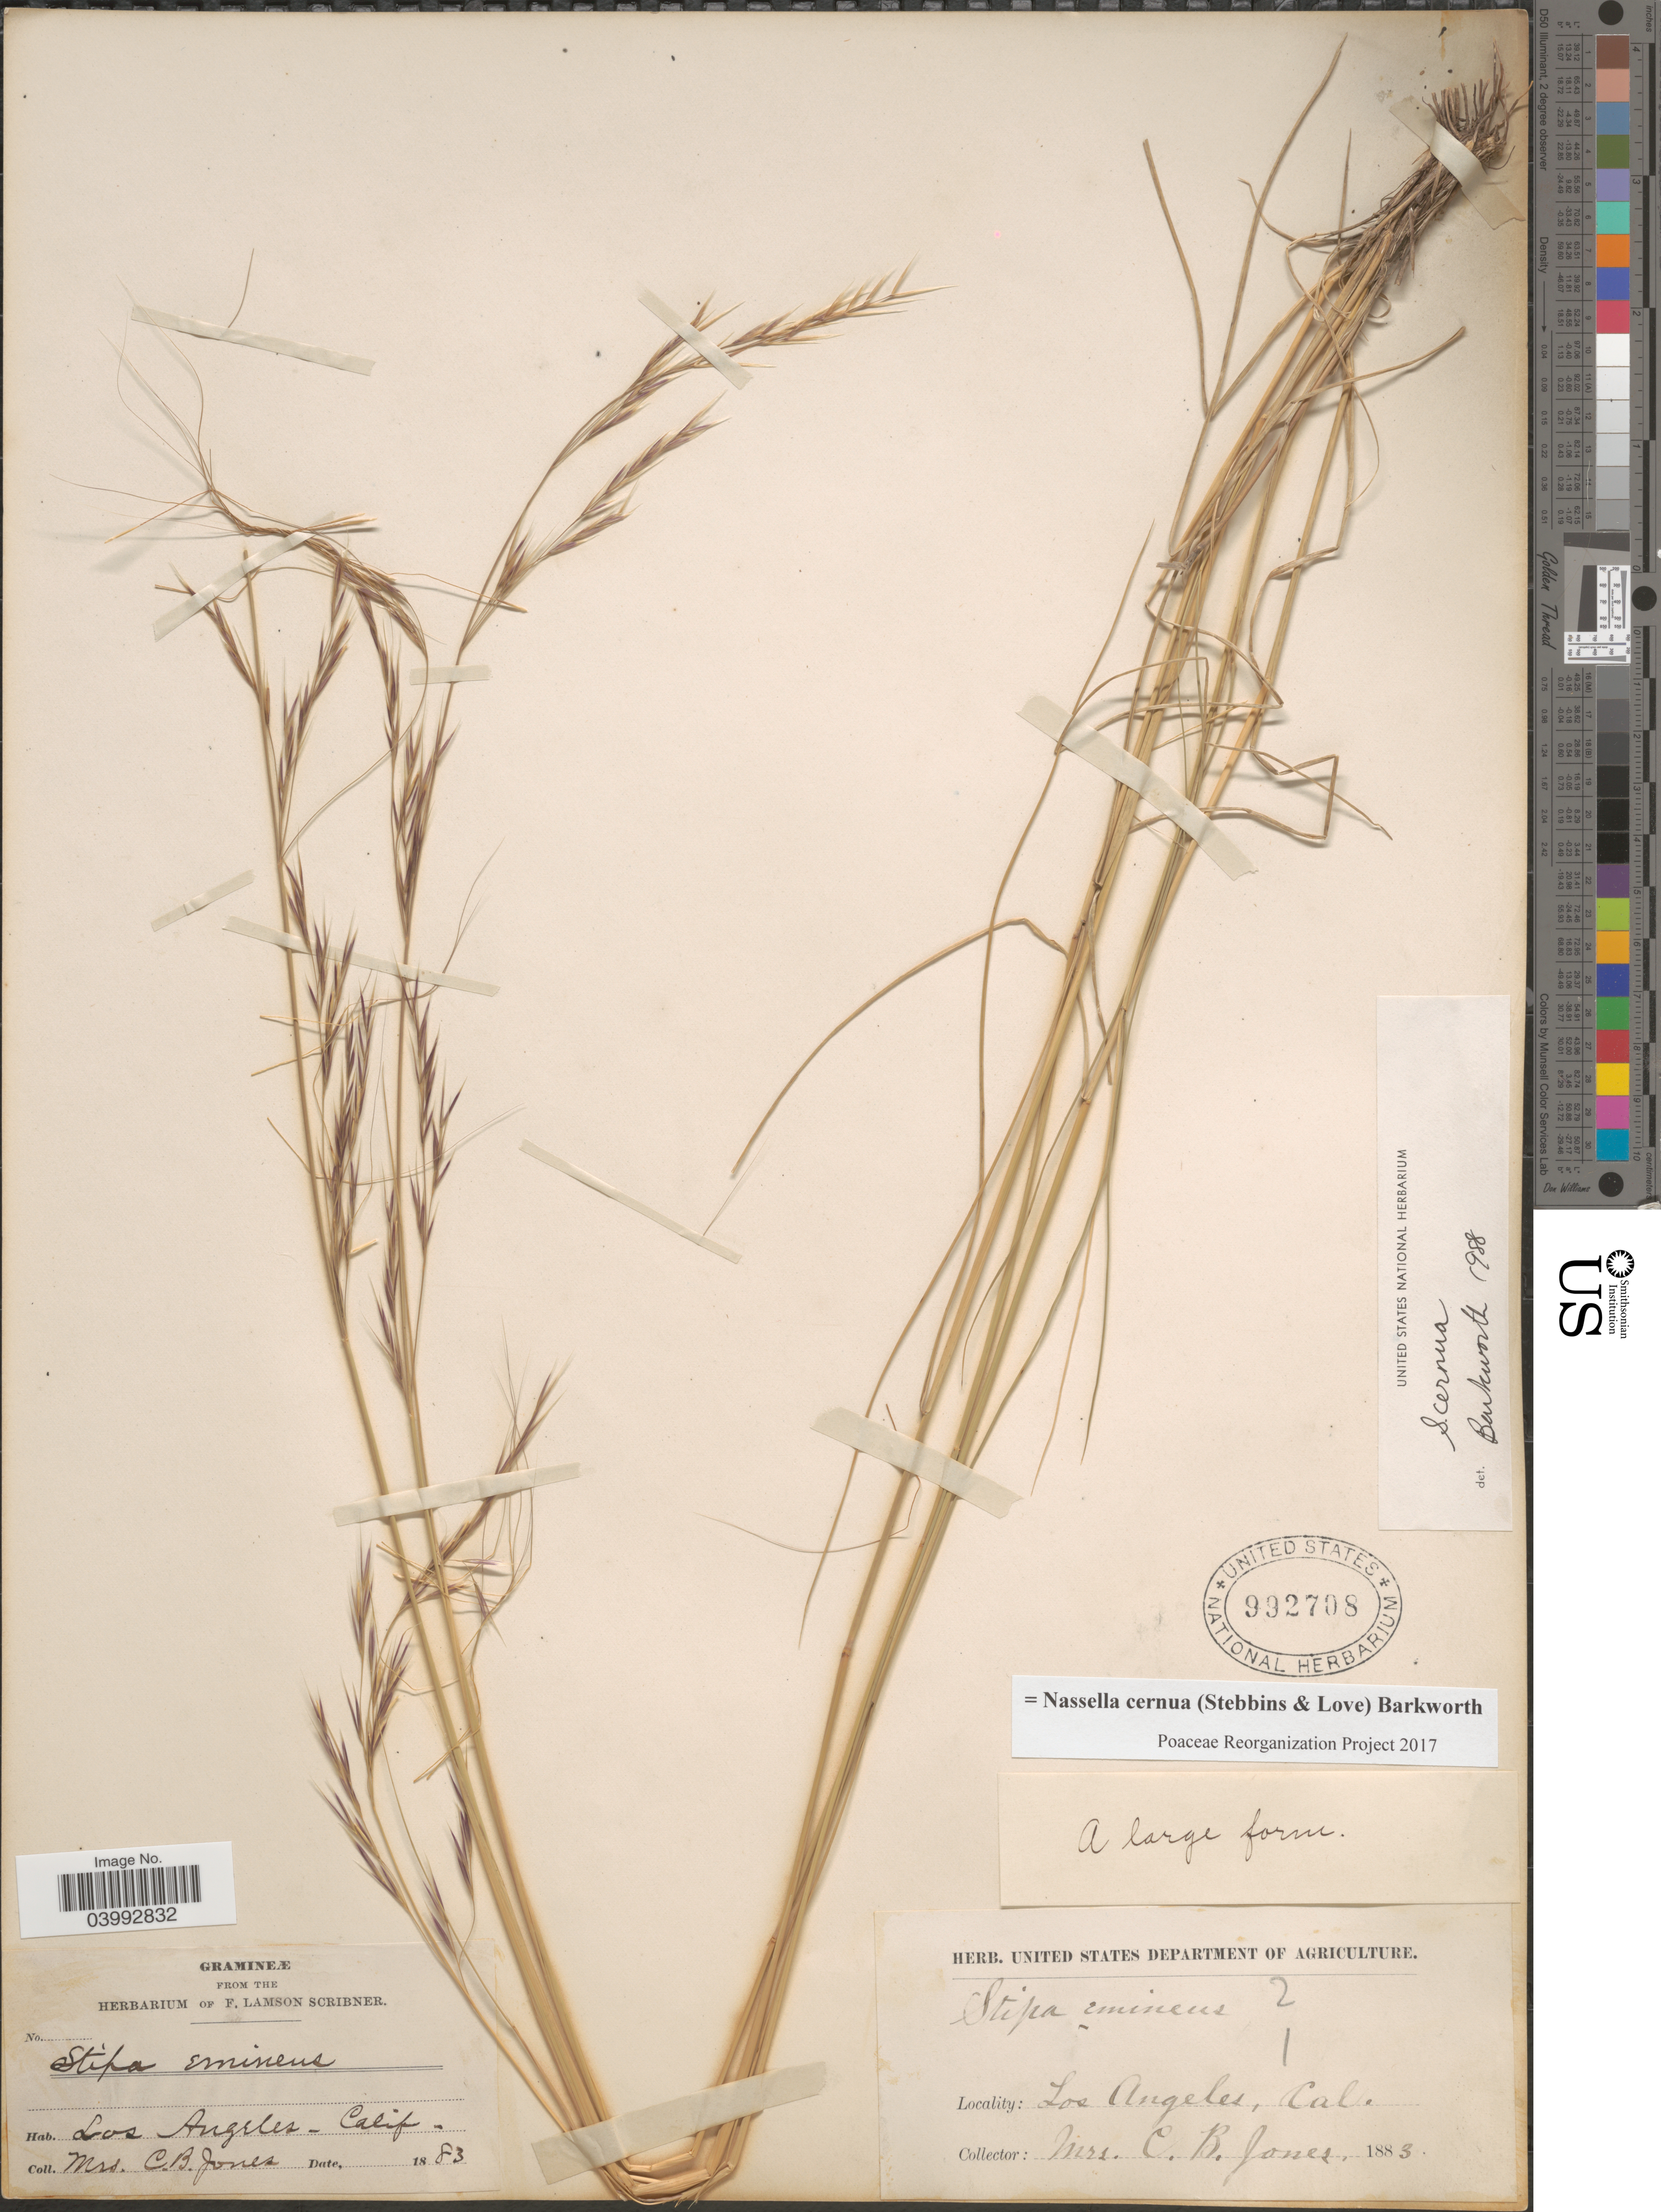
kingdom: Plantae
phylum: Tracheophyta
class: Liliopsida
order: Poales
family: Poaceae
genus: Nassella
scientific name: Nassella cernua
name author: (Stebbins & Love) Barkworth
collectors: C. B. Jones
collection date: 1883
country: United States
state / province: California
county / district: Los Angeles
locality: Los Angeles.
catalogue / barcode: US 992708